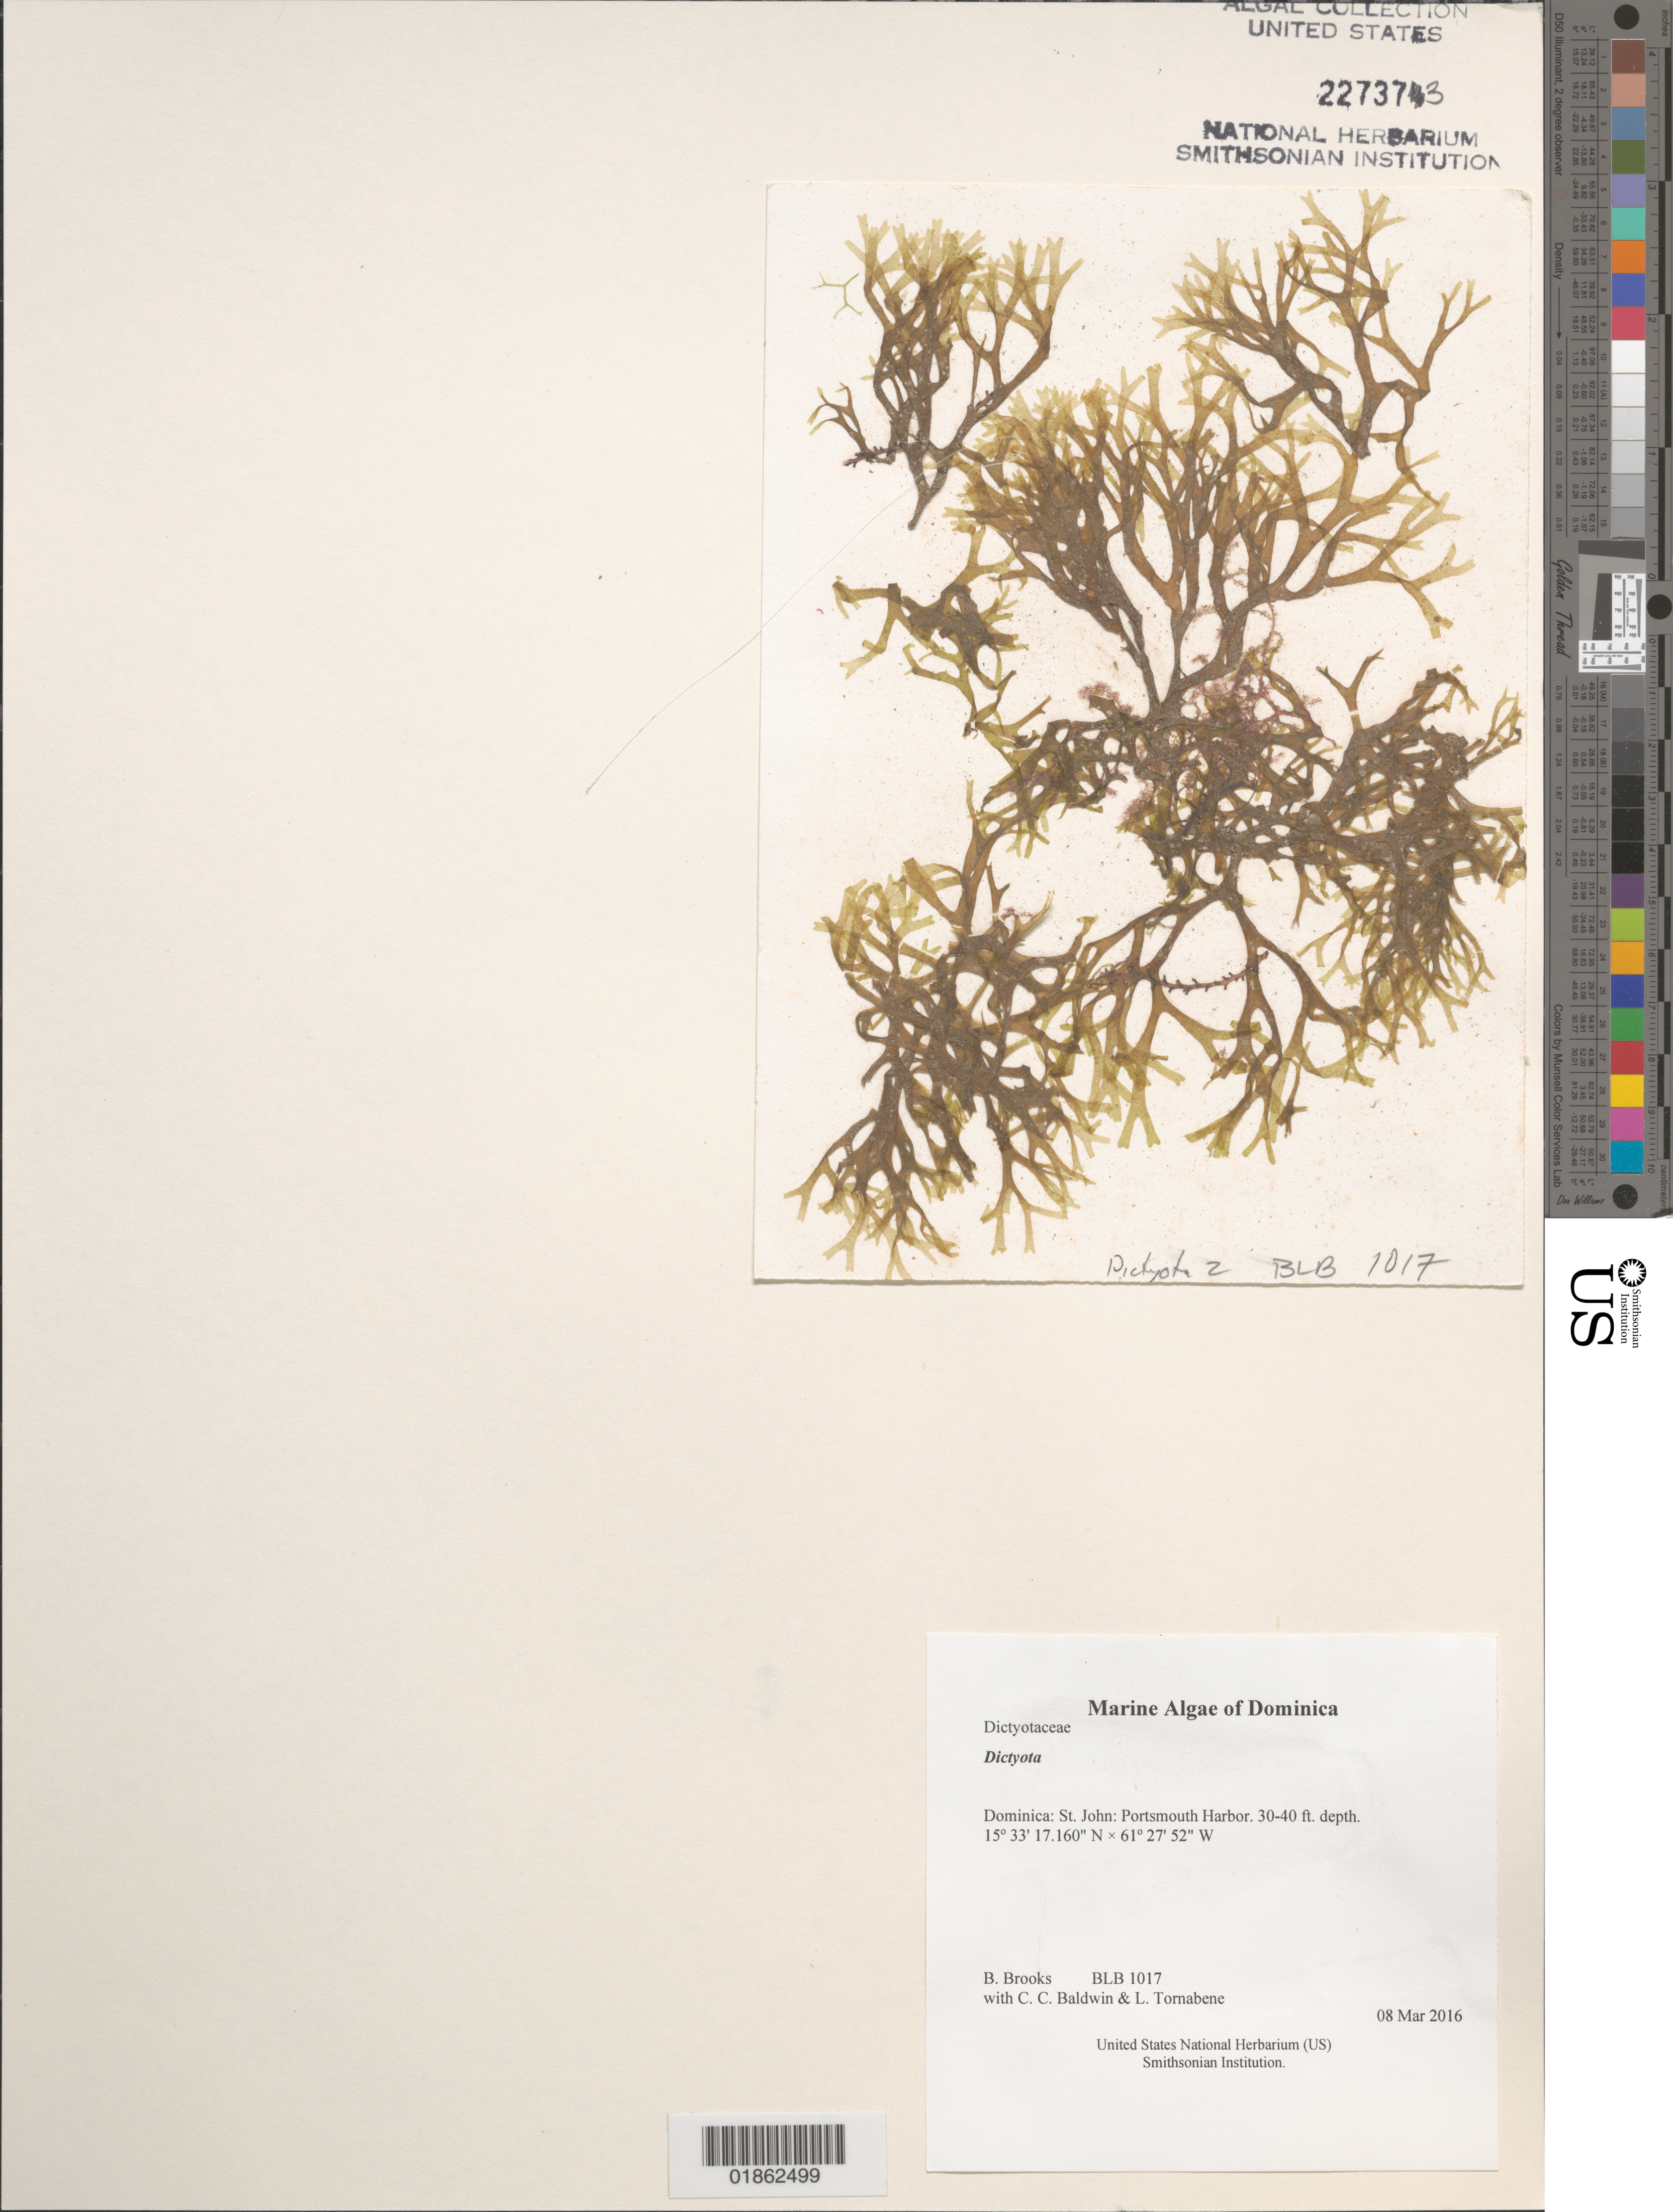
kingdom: Chromista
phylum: Ochrophyta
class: Phaeophyceae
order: Dictyotales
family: Dictyotaceae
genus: Dictyota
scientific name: Dictyota sp.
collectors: B. Brooks, C. C. Baldwin & L. Tornabene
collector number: BLB 1017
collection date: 2016-03-08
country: Dominica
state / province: St. John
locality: Portsmouth Harbor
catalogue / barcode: US 227373